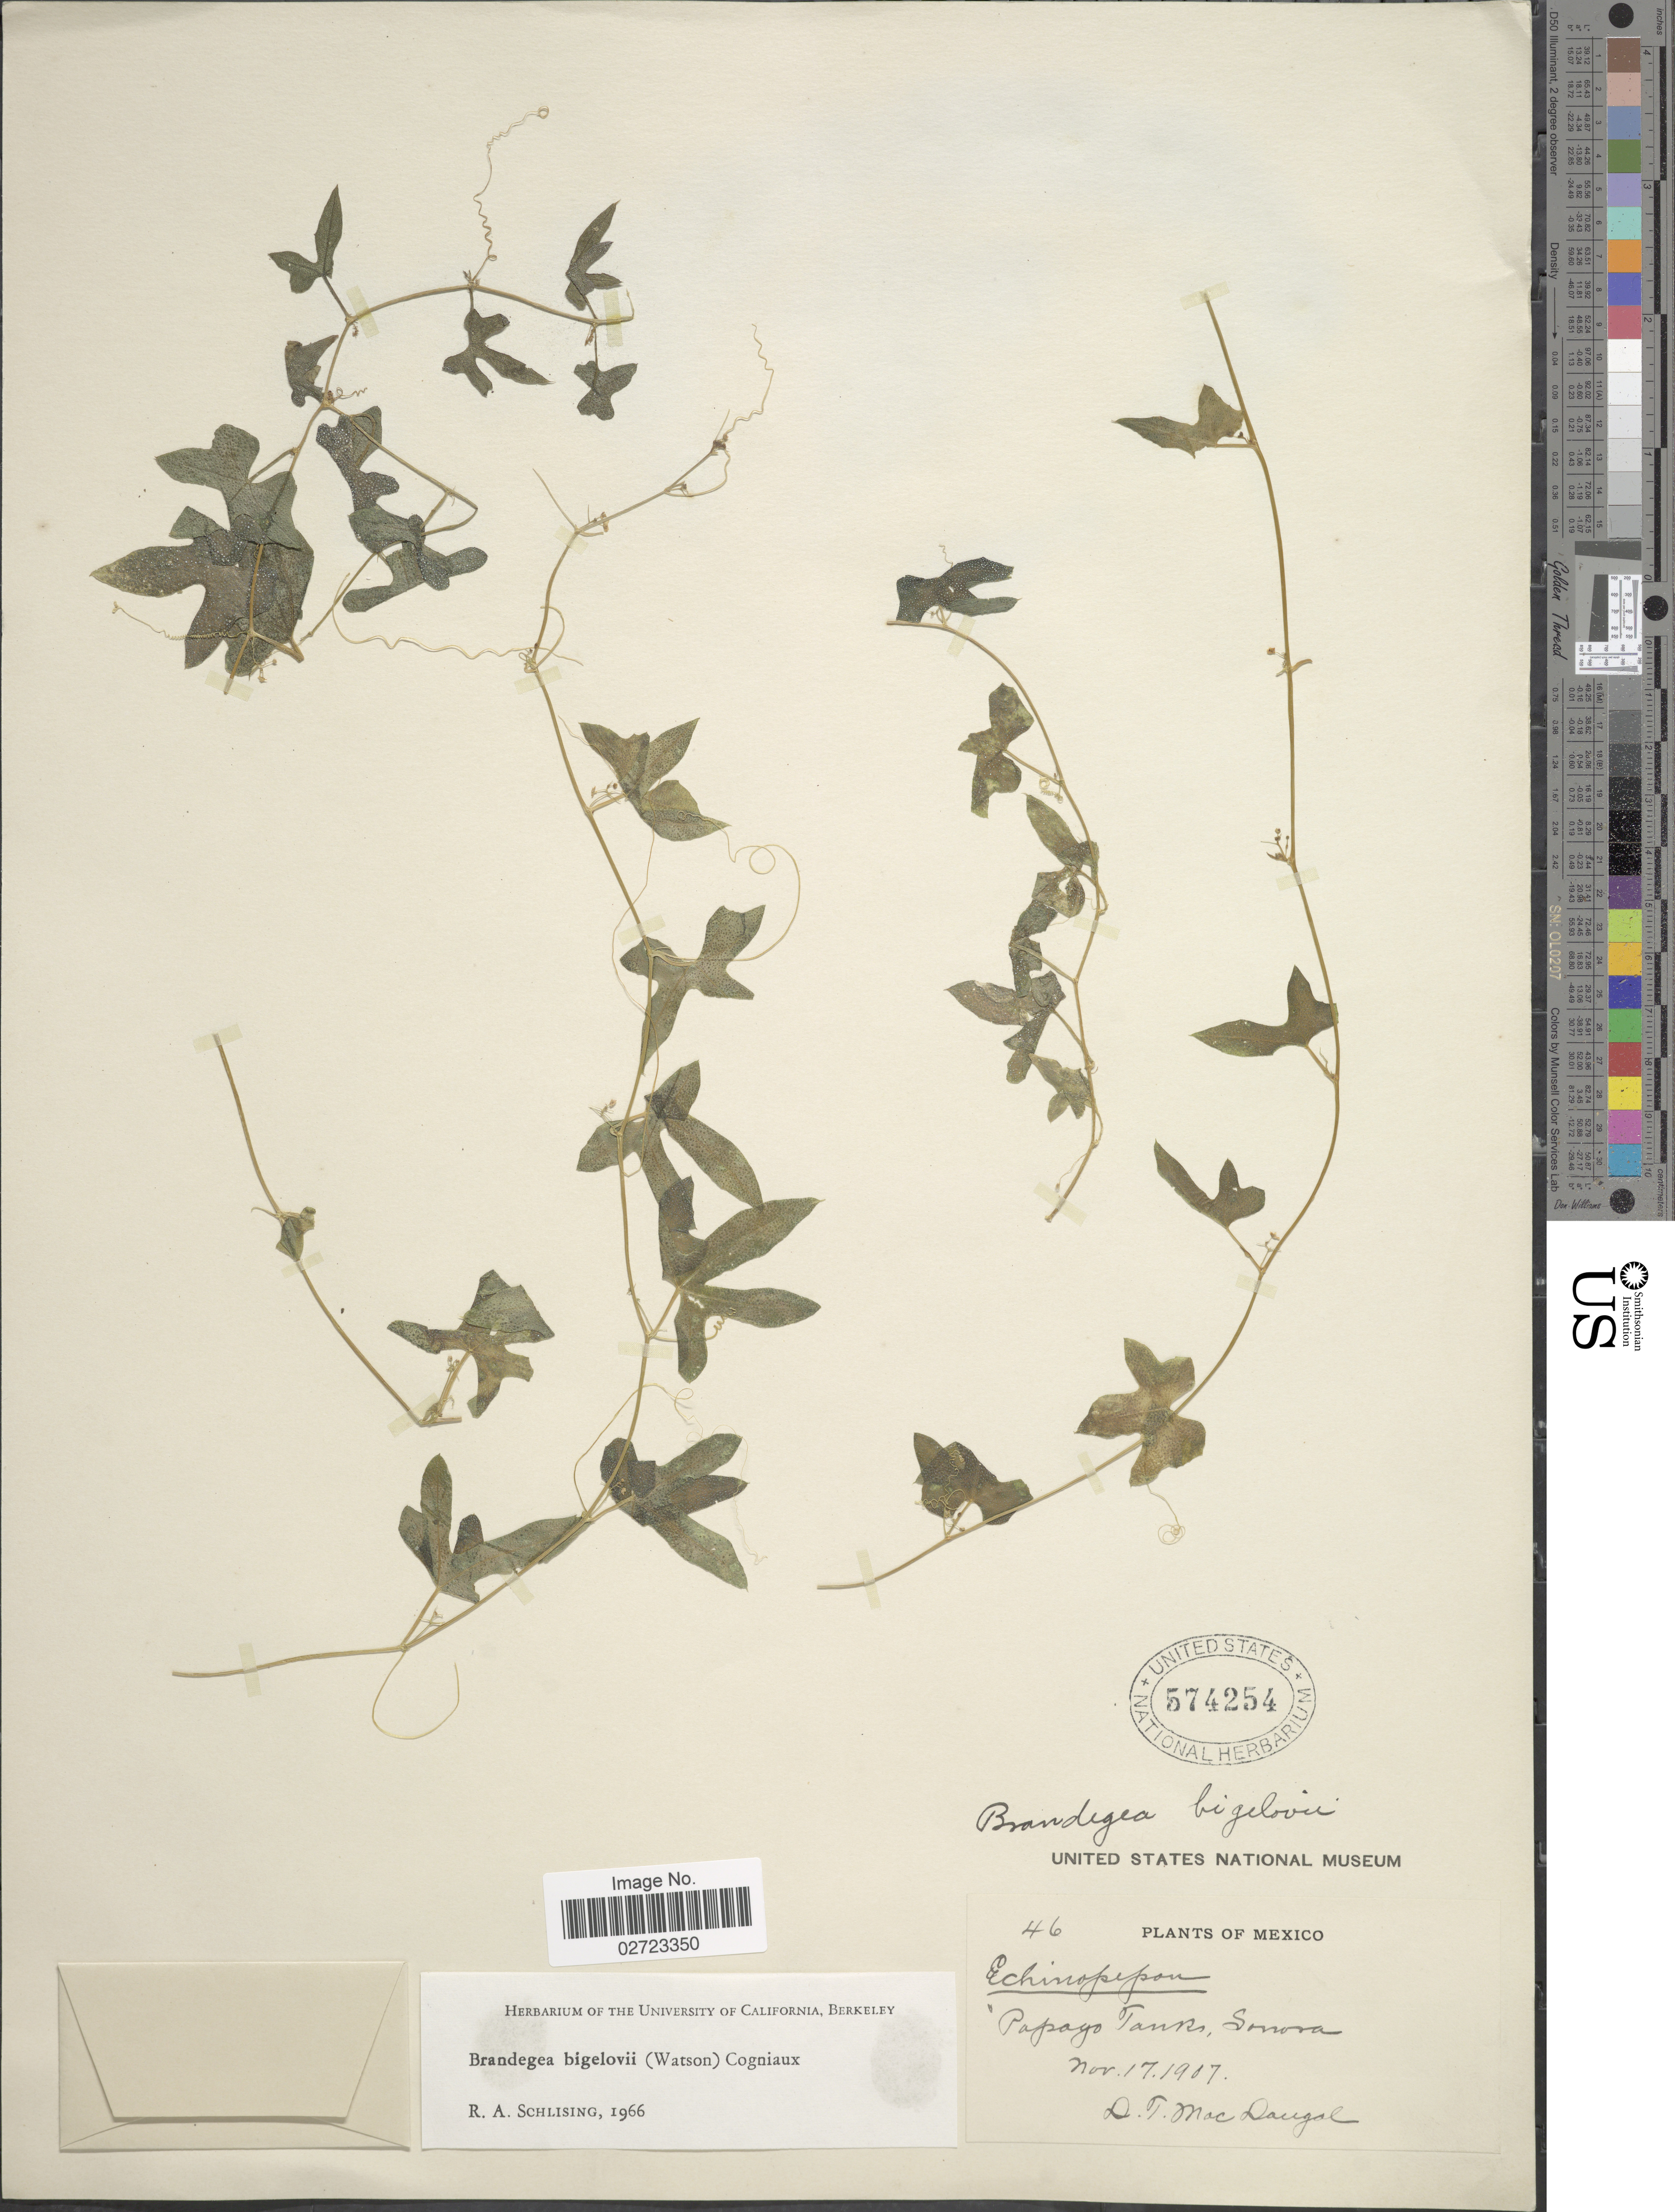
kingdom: Plantae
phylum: Tracheophyta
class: Magnoliopsida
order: Cucurbitales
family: Cucurbitaceae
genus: Brandegea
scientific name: Brandegea bigelovii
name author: (Watson) Cogn.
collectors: D. T. MacDougal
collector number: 46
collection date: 1907-11-17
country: Mexico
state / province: Sonora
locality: Papago Tanks.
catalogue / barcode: US 574254